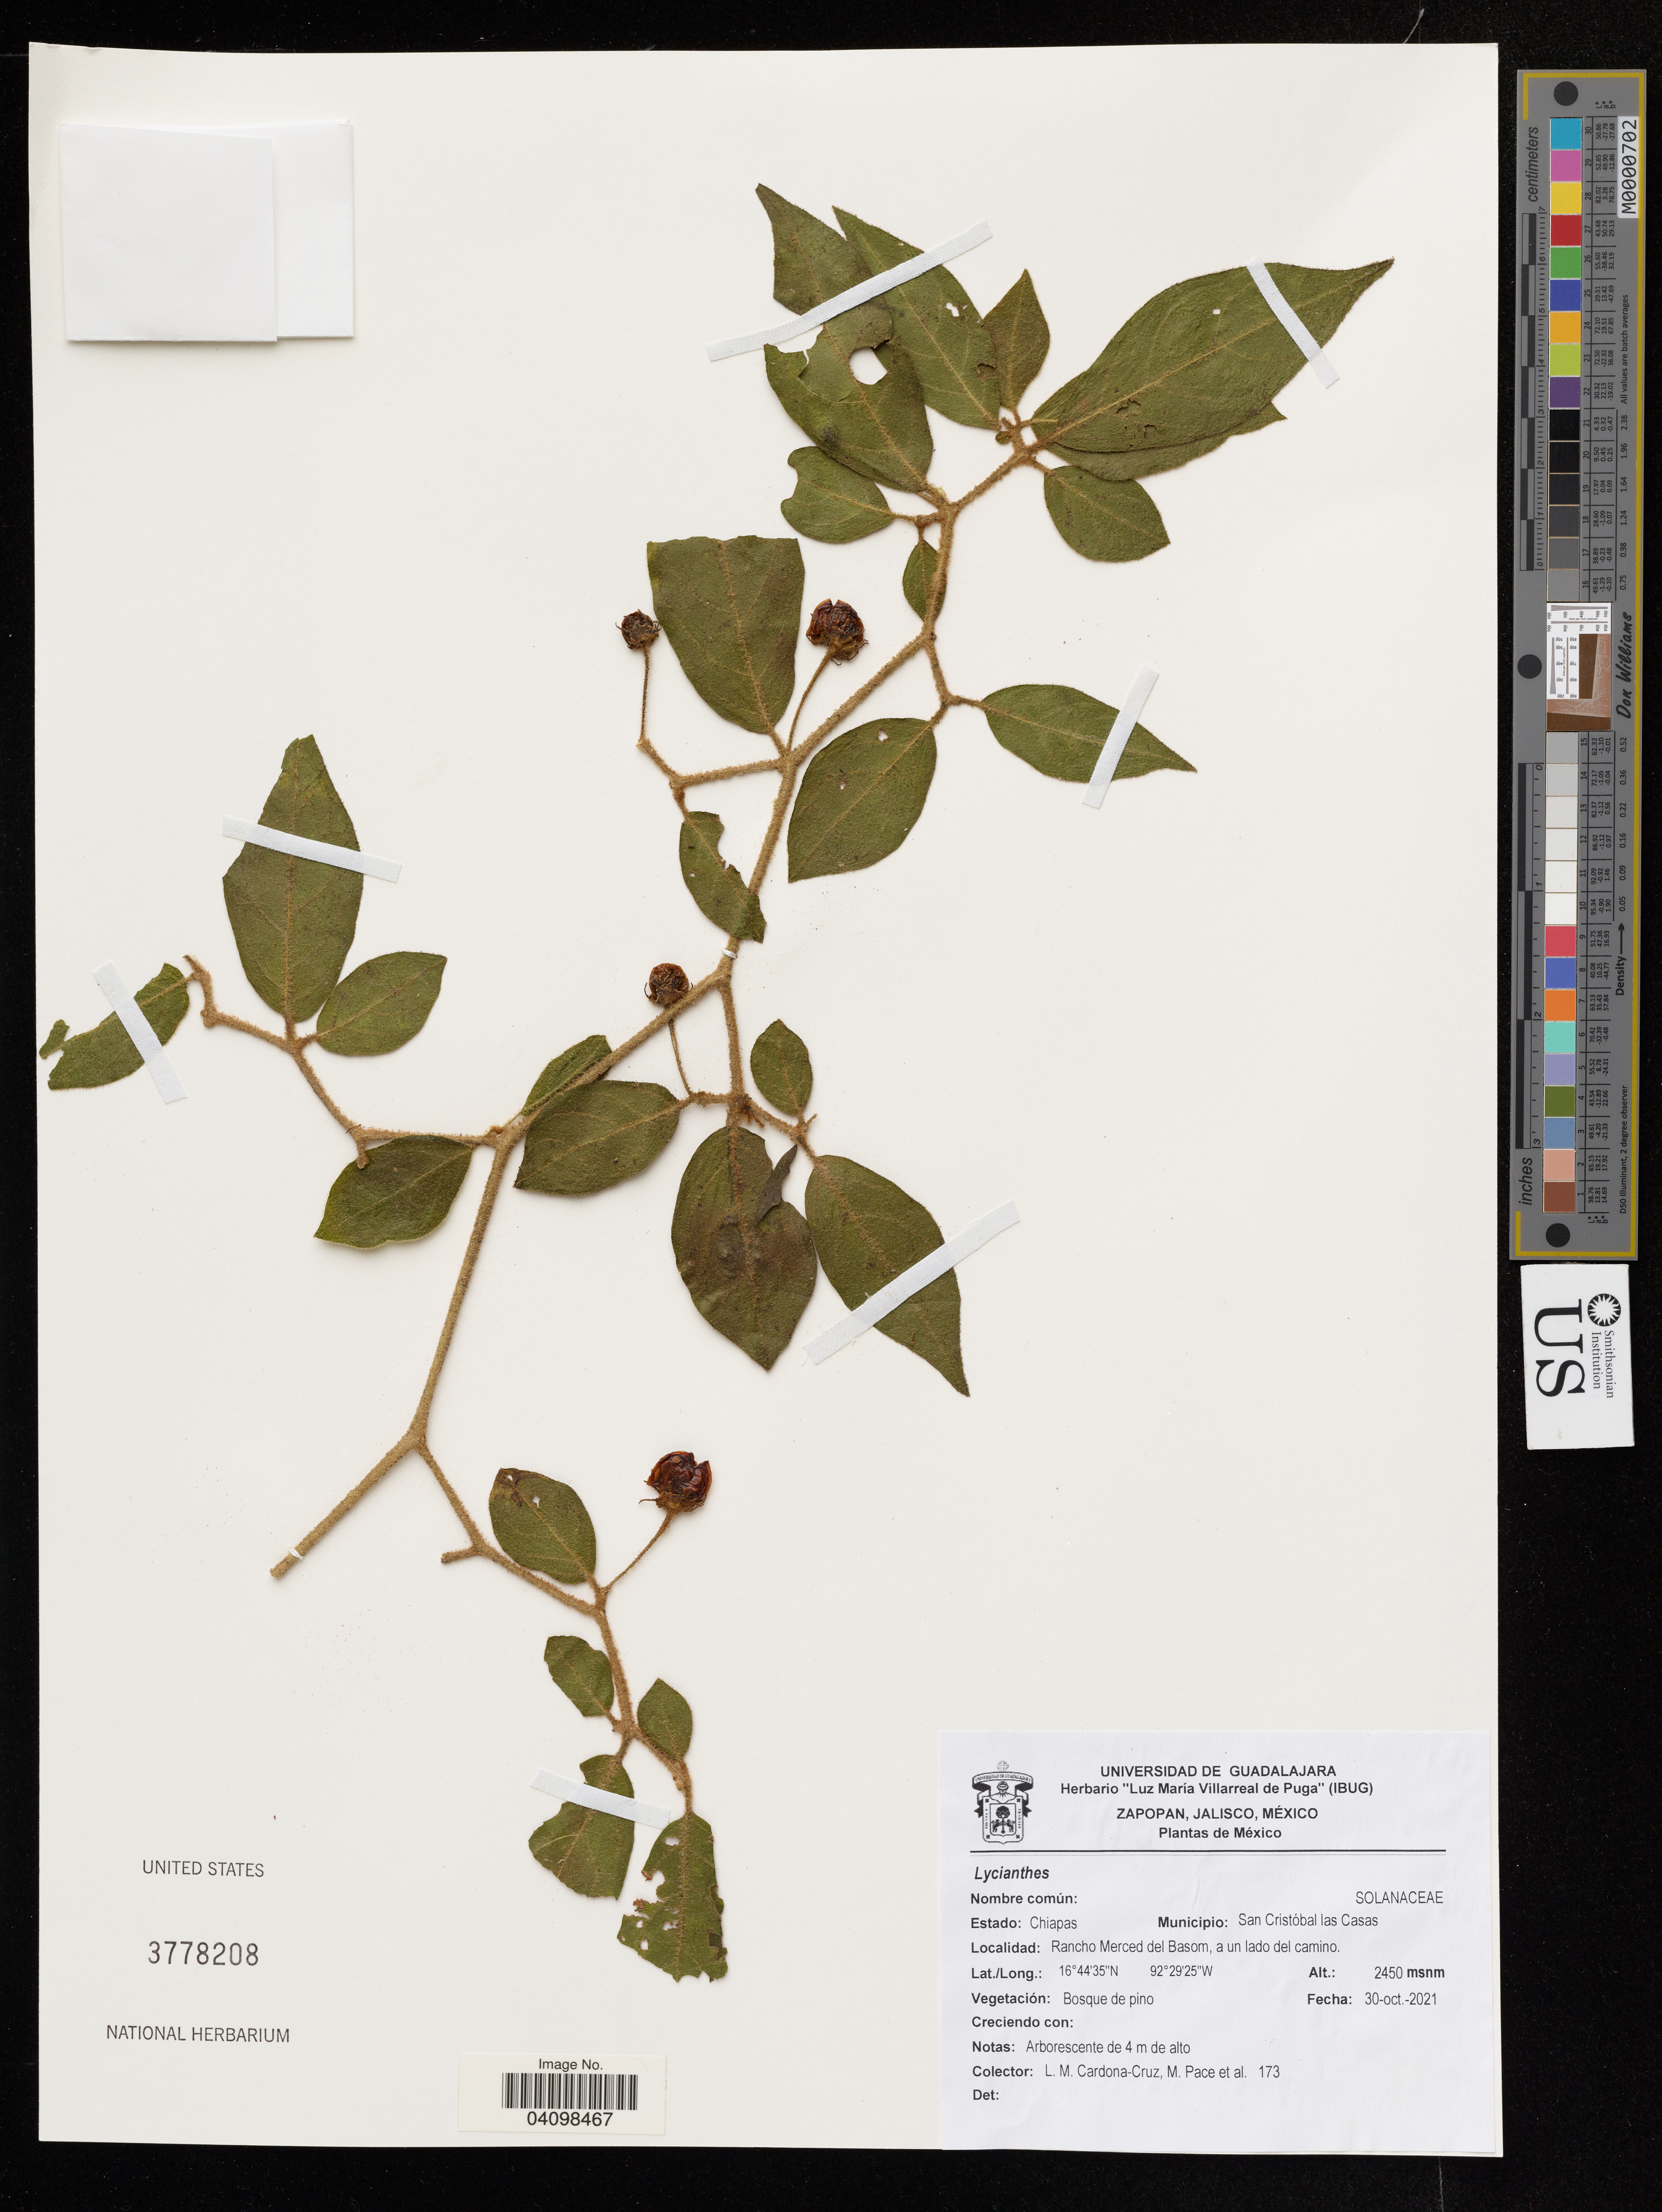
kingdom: Plantae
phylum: Tracheophyta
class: Magnoliopsida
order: Solanales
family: Solanaceae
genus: Lycianthes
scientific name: Lycianthes sp.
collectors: L. Cardona-Cruz, M. R. Pace & et al.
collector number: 173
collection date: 2021-10-30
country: Mexico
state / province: Chiapas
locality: San Cristóbal las Casas. Rancho Merced del Basom, a un lado del camino.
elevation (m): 2450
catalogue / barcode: US 3778208